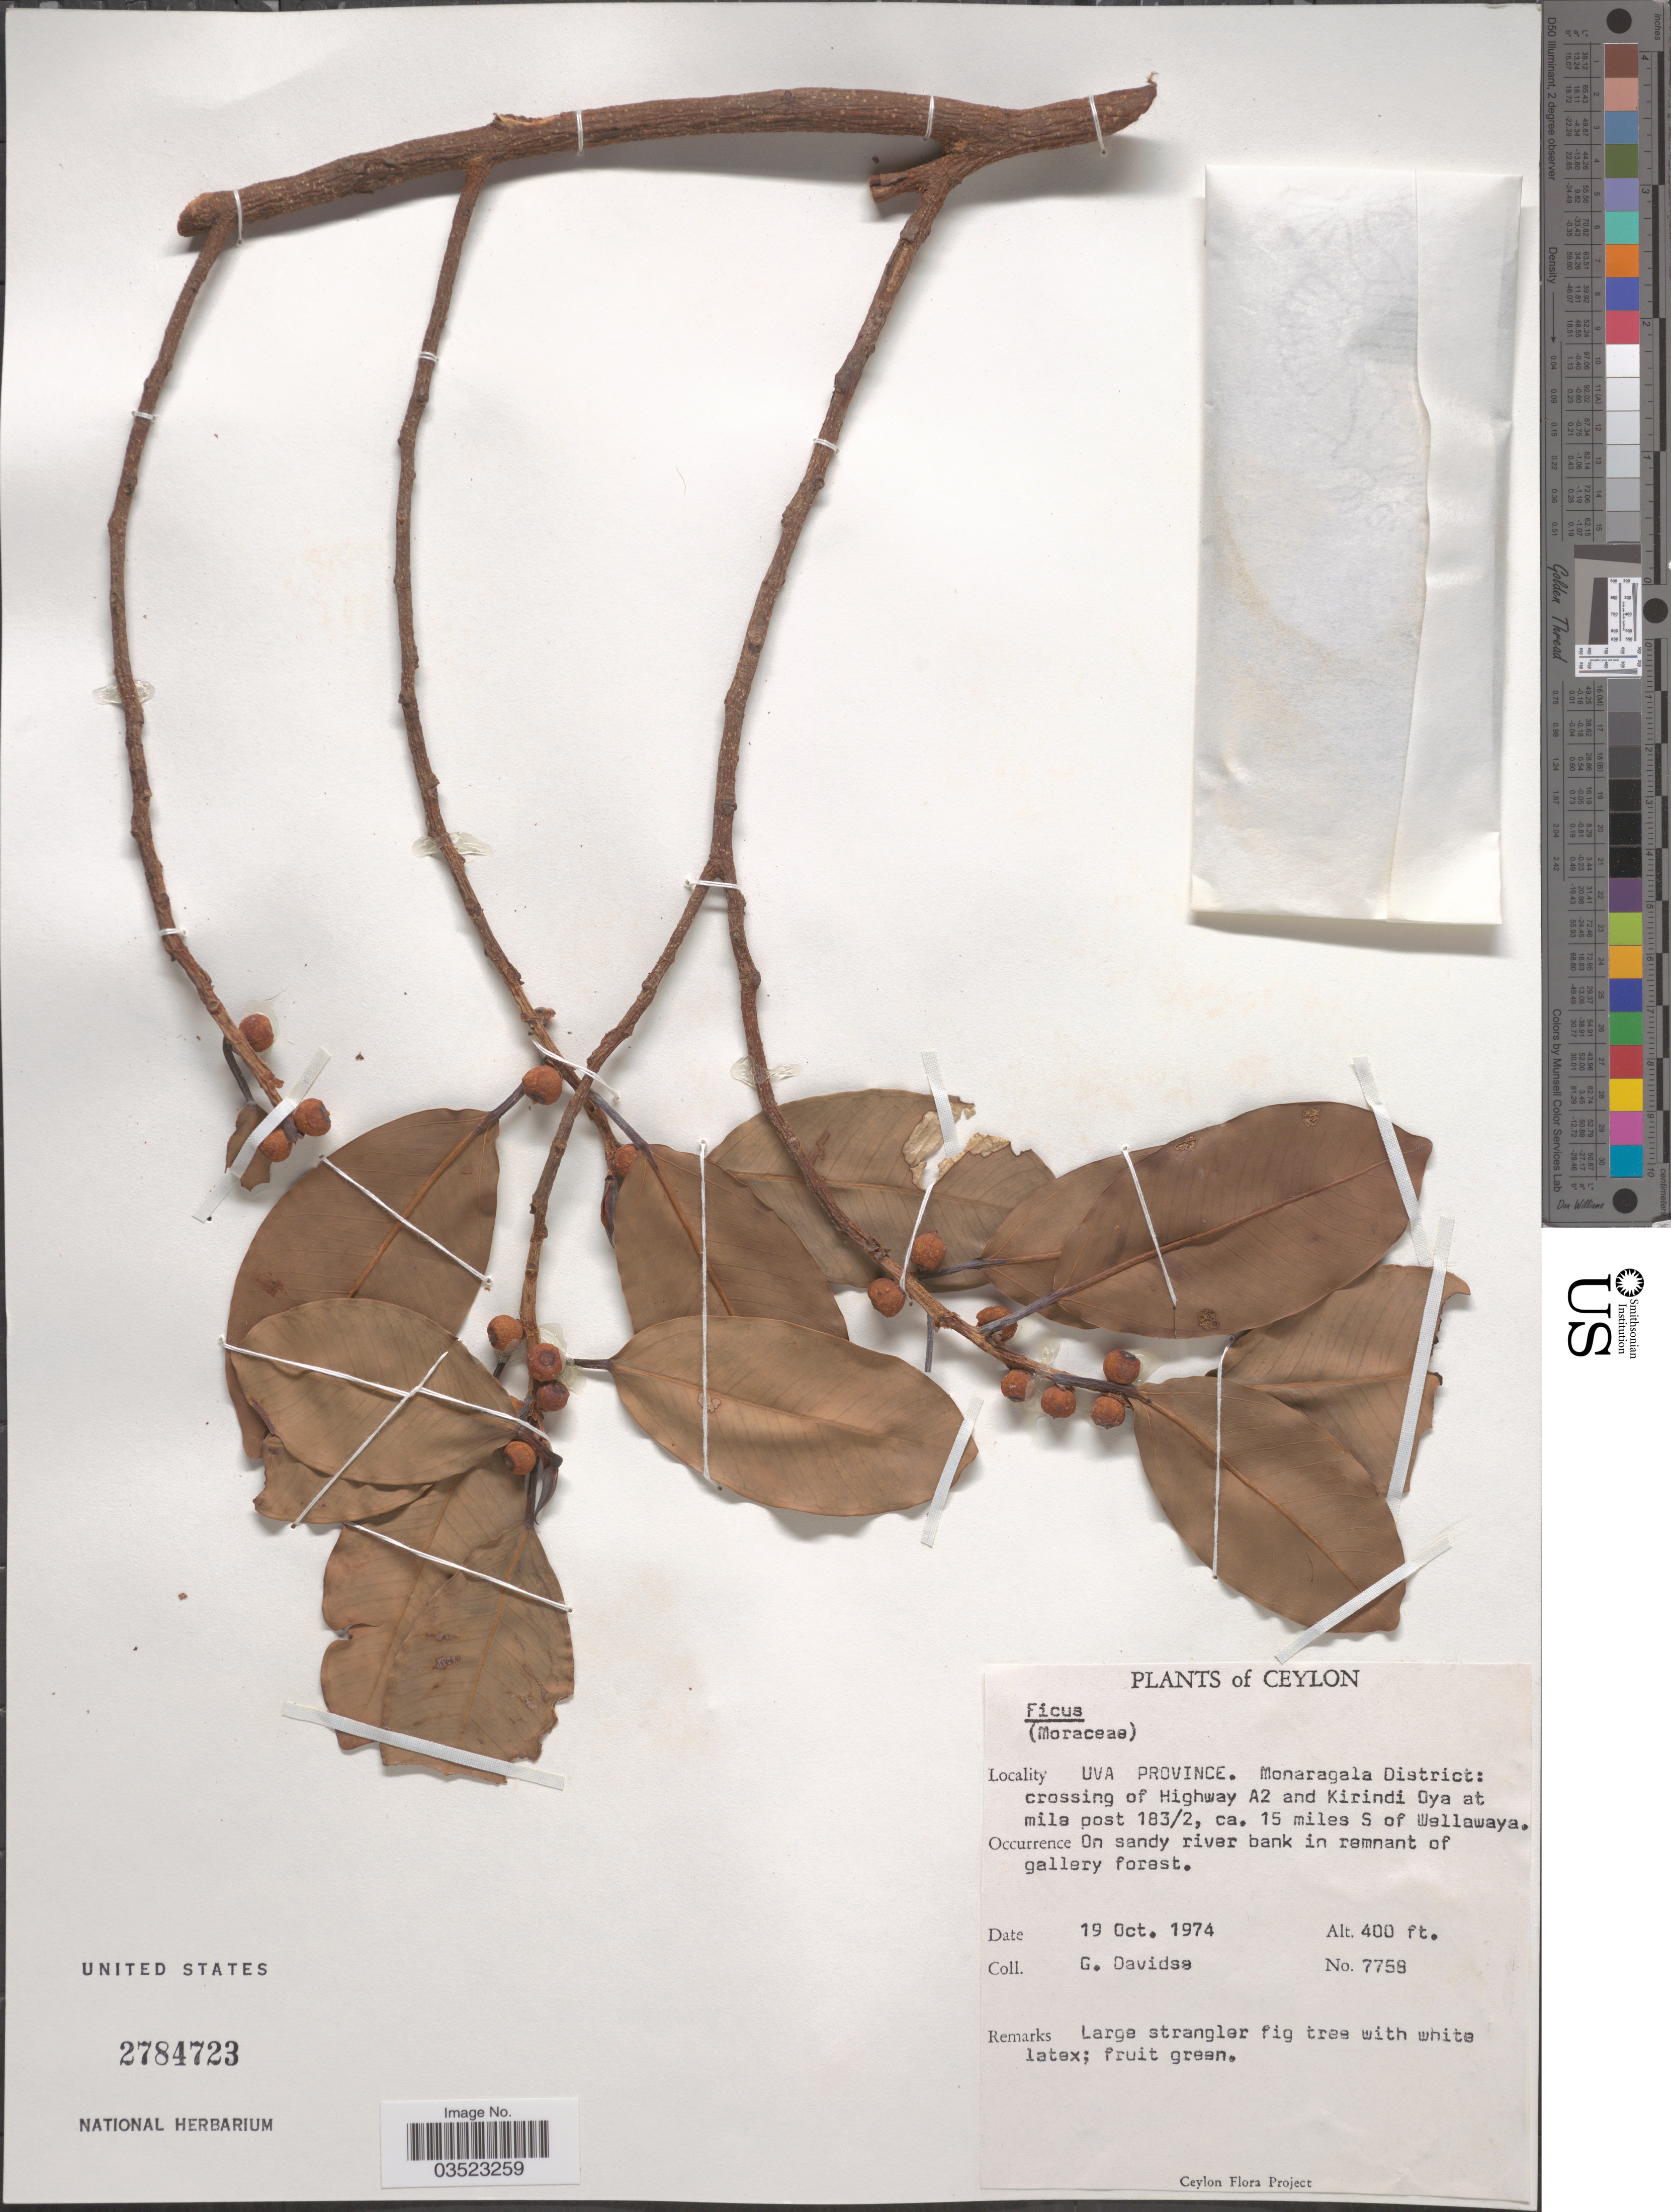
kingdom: Plantae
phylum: Tracheophyta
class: Magnoliopsida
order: Rosales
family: Moraceae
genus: Ficus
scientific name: Ficus sp.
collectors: G. Davidse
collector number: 7758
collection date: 1974-10-19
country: Sri Lanka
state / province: Uva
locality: Ceylon. Monaragala District: crossing of Highway A2 and Kirindi Oya at mile post 183/2, ca. 15 miles S of Wallawaya.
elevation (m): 122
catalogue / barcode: US 2784723